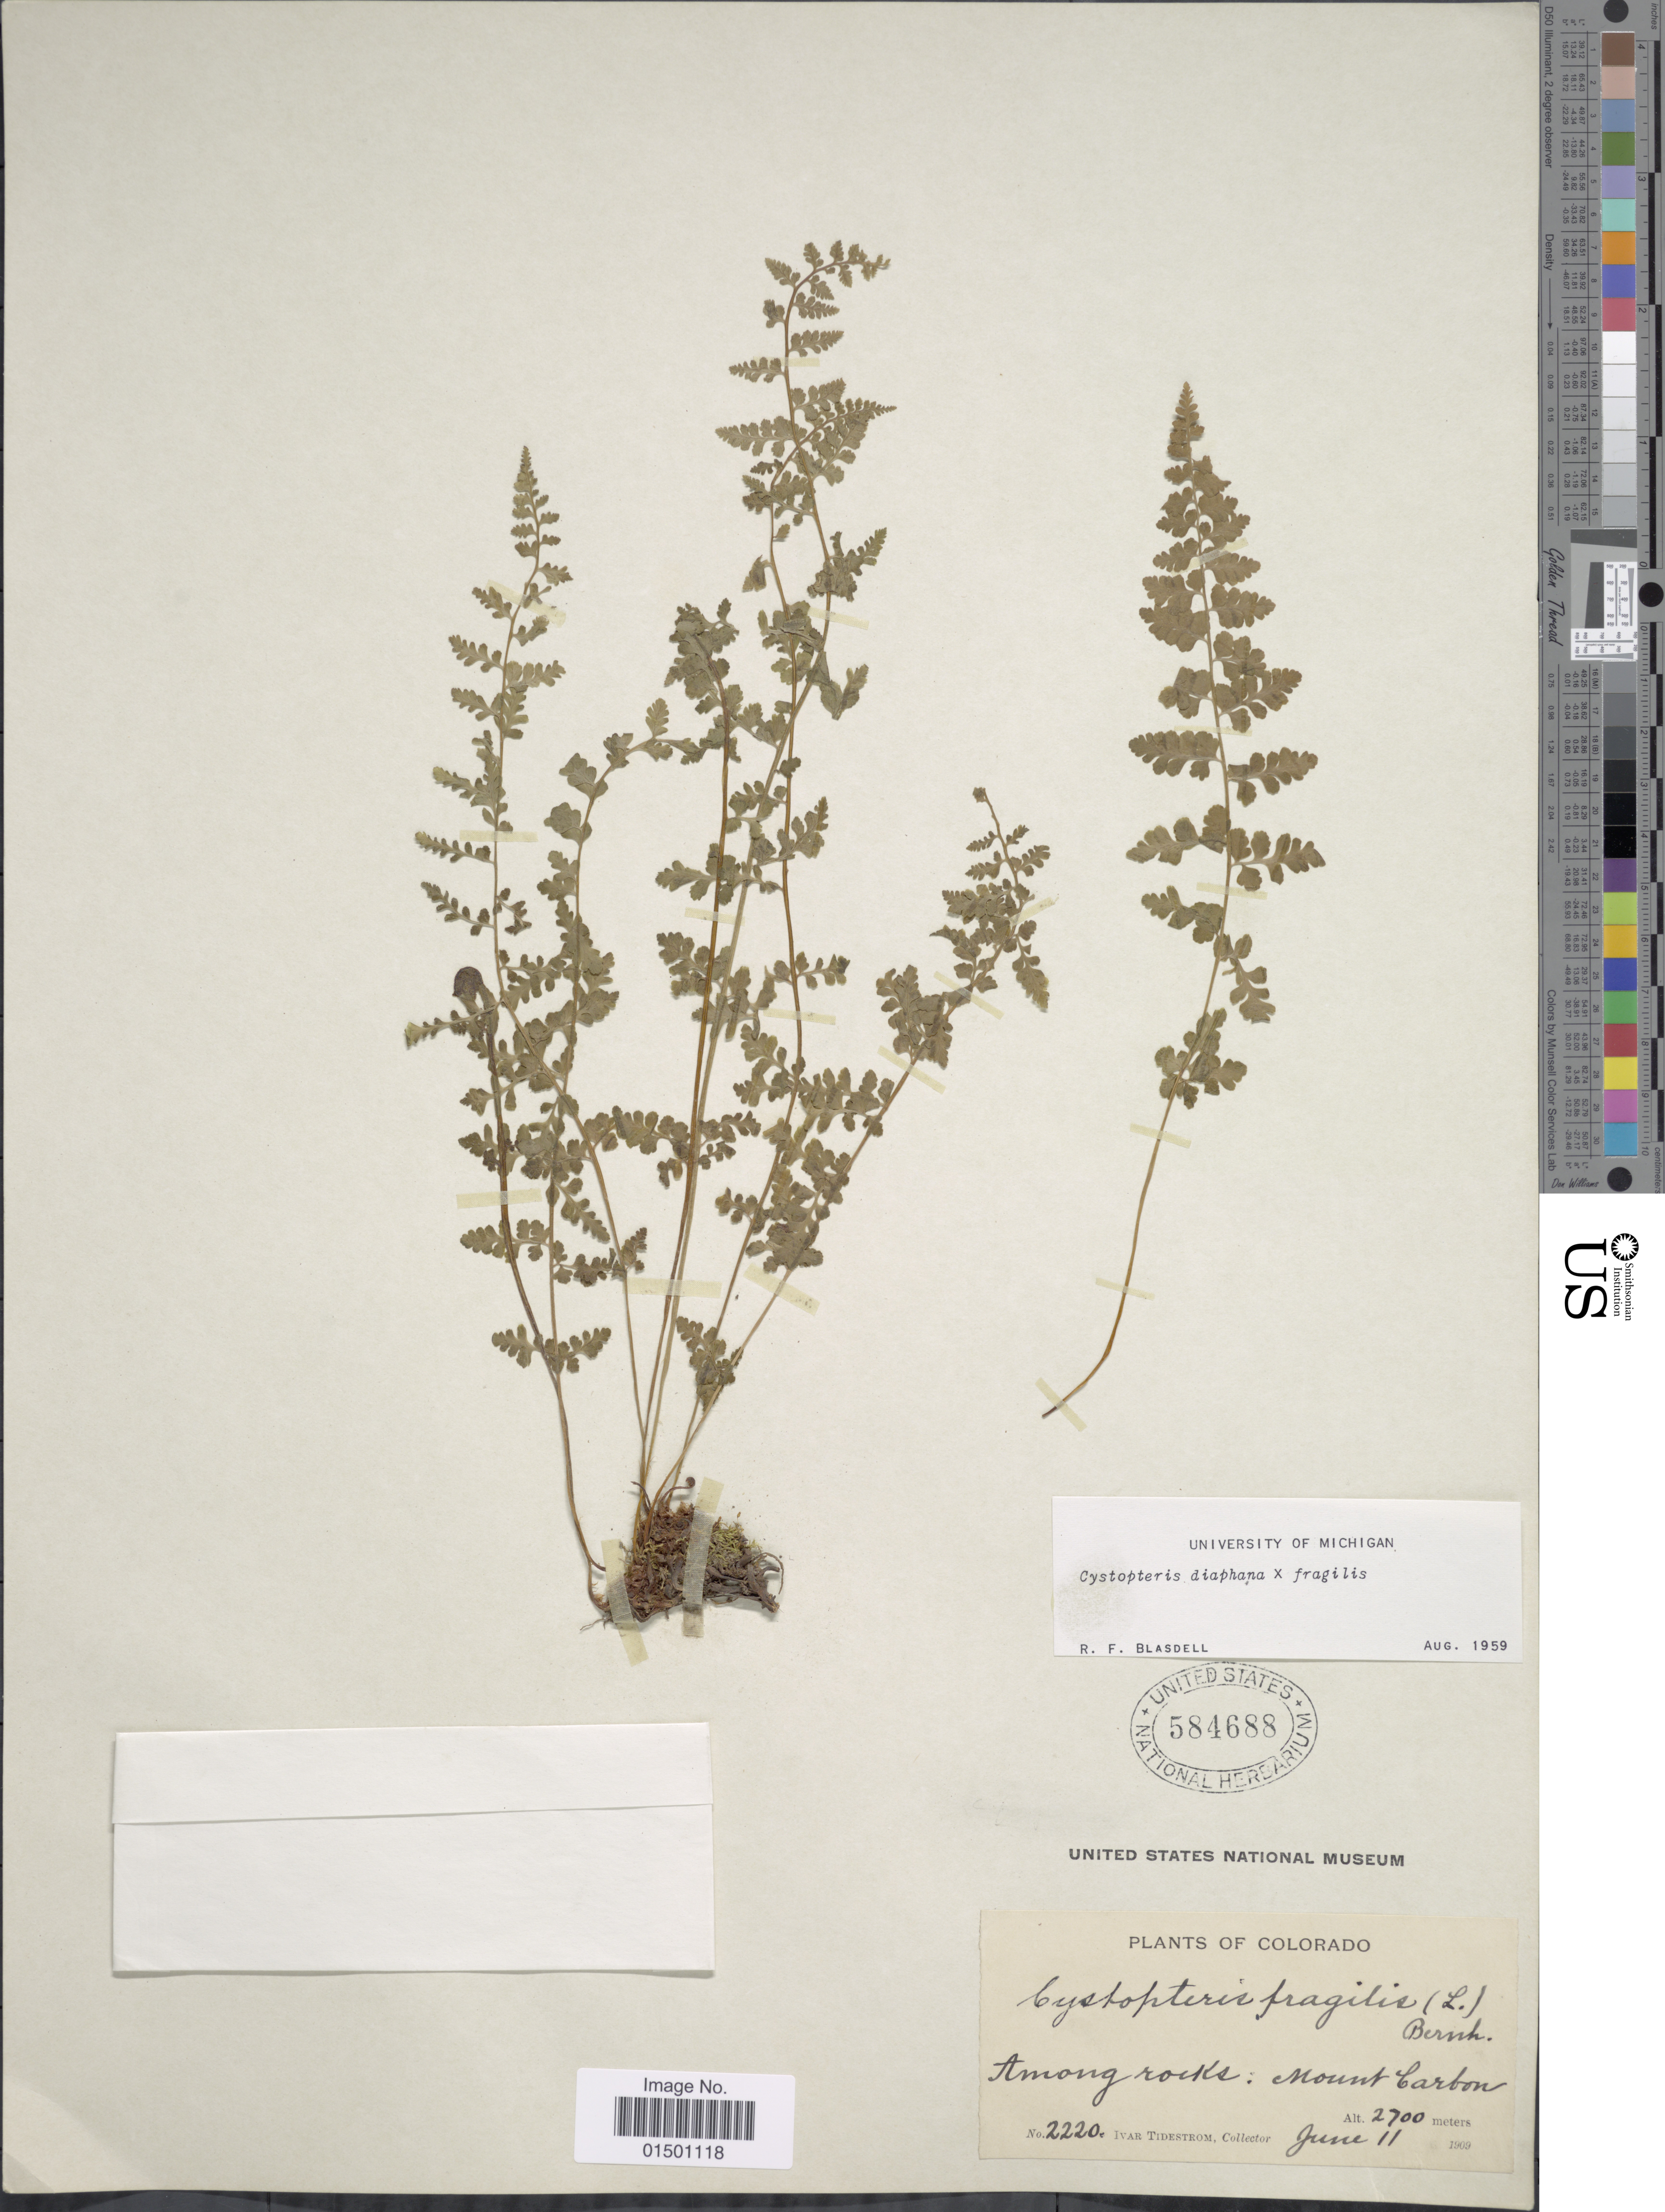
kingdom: Plantae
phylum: Tracheophyta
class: Polypodiopsida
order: Polypodiales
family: Cystopteridaceae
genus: Cystopteris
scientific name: Cystopteris diaphana x C. fragilis (L.) Bernh.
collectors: I. F. Tidestrom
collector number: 2220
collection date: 1909-06-11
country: United States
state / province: Colorado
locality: Mount Carbon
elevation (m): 2700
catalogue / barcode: US 584688